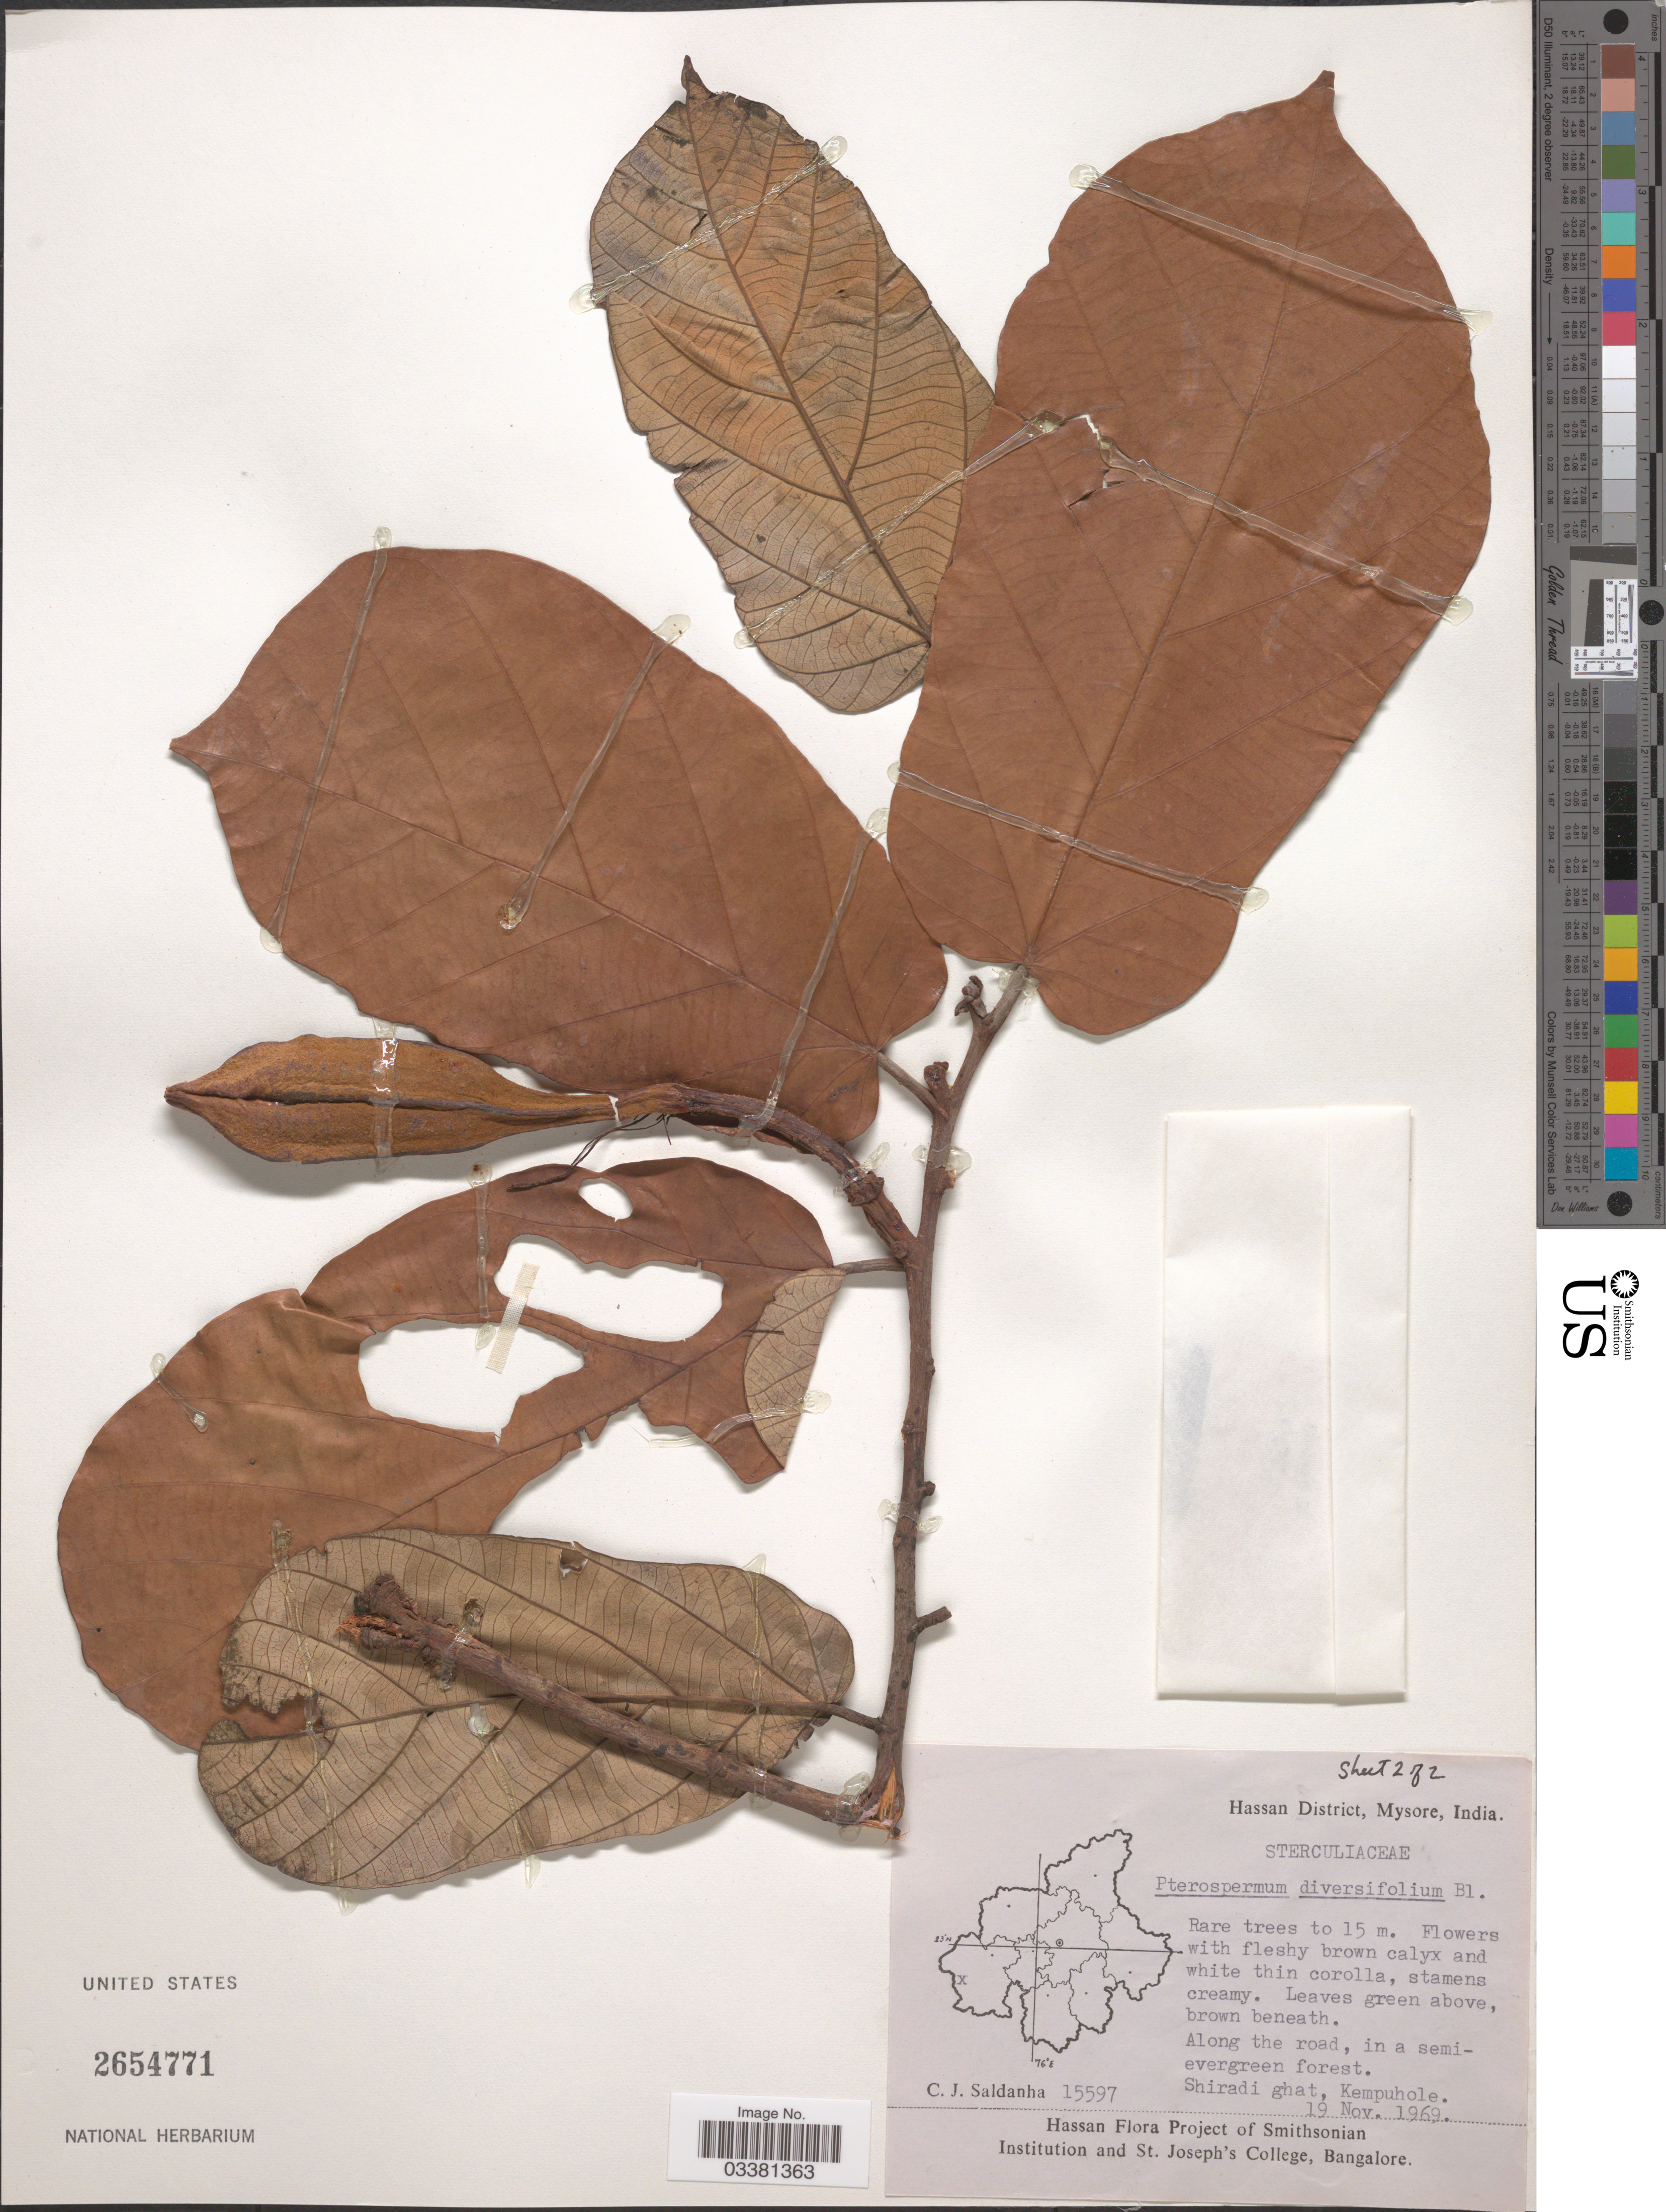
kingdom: Plantae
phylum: Tracheophyta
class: Magnoliopsida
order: Malvales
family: Malvaceae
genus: Pterospermum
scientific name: Pterospermum diversifolium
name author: Blume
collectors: C. J. Saldanha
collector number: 15597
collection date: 1969-11-19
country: India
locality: Hassan District, Mysore. Shiradi ghat, Kempuhole.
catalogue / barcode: US 1654771